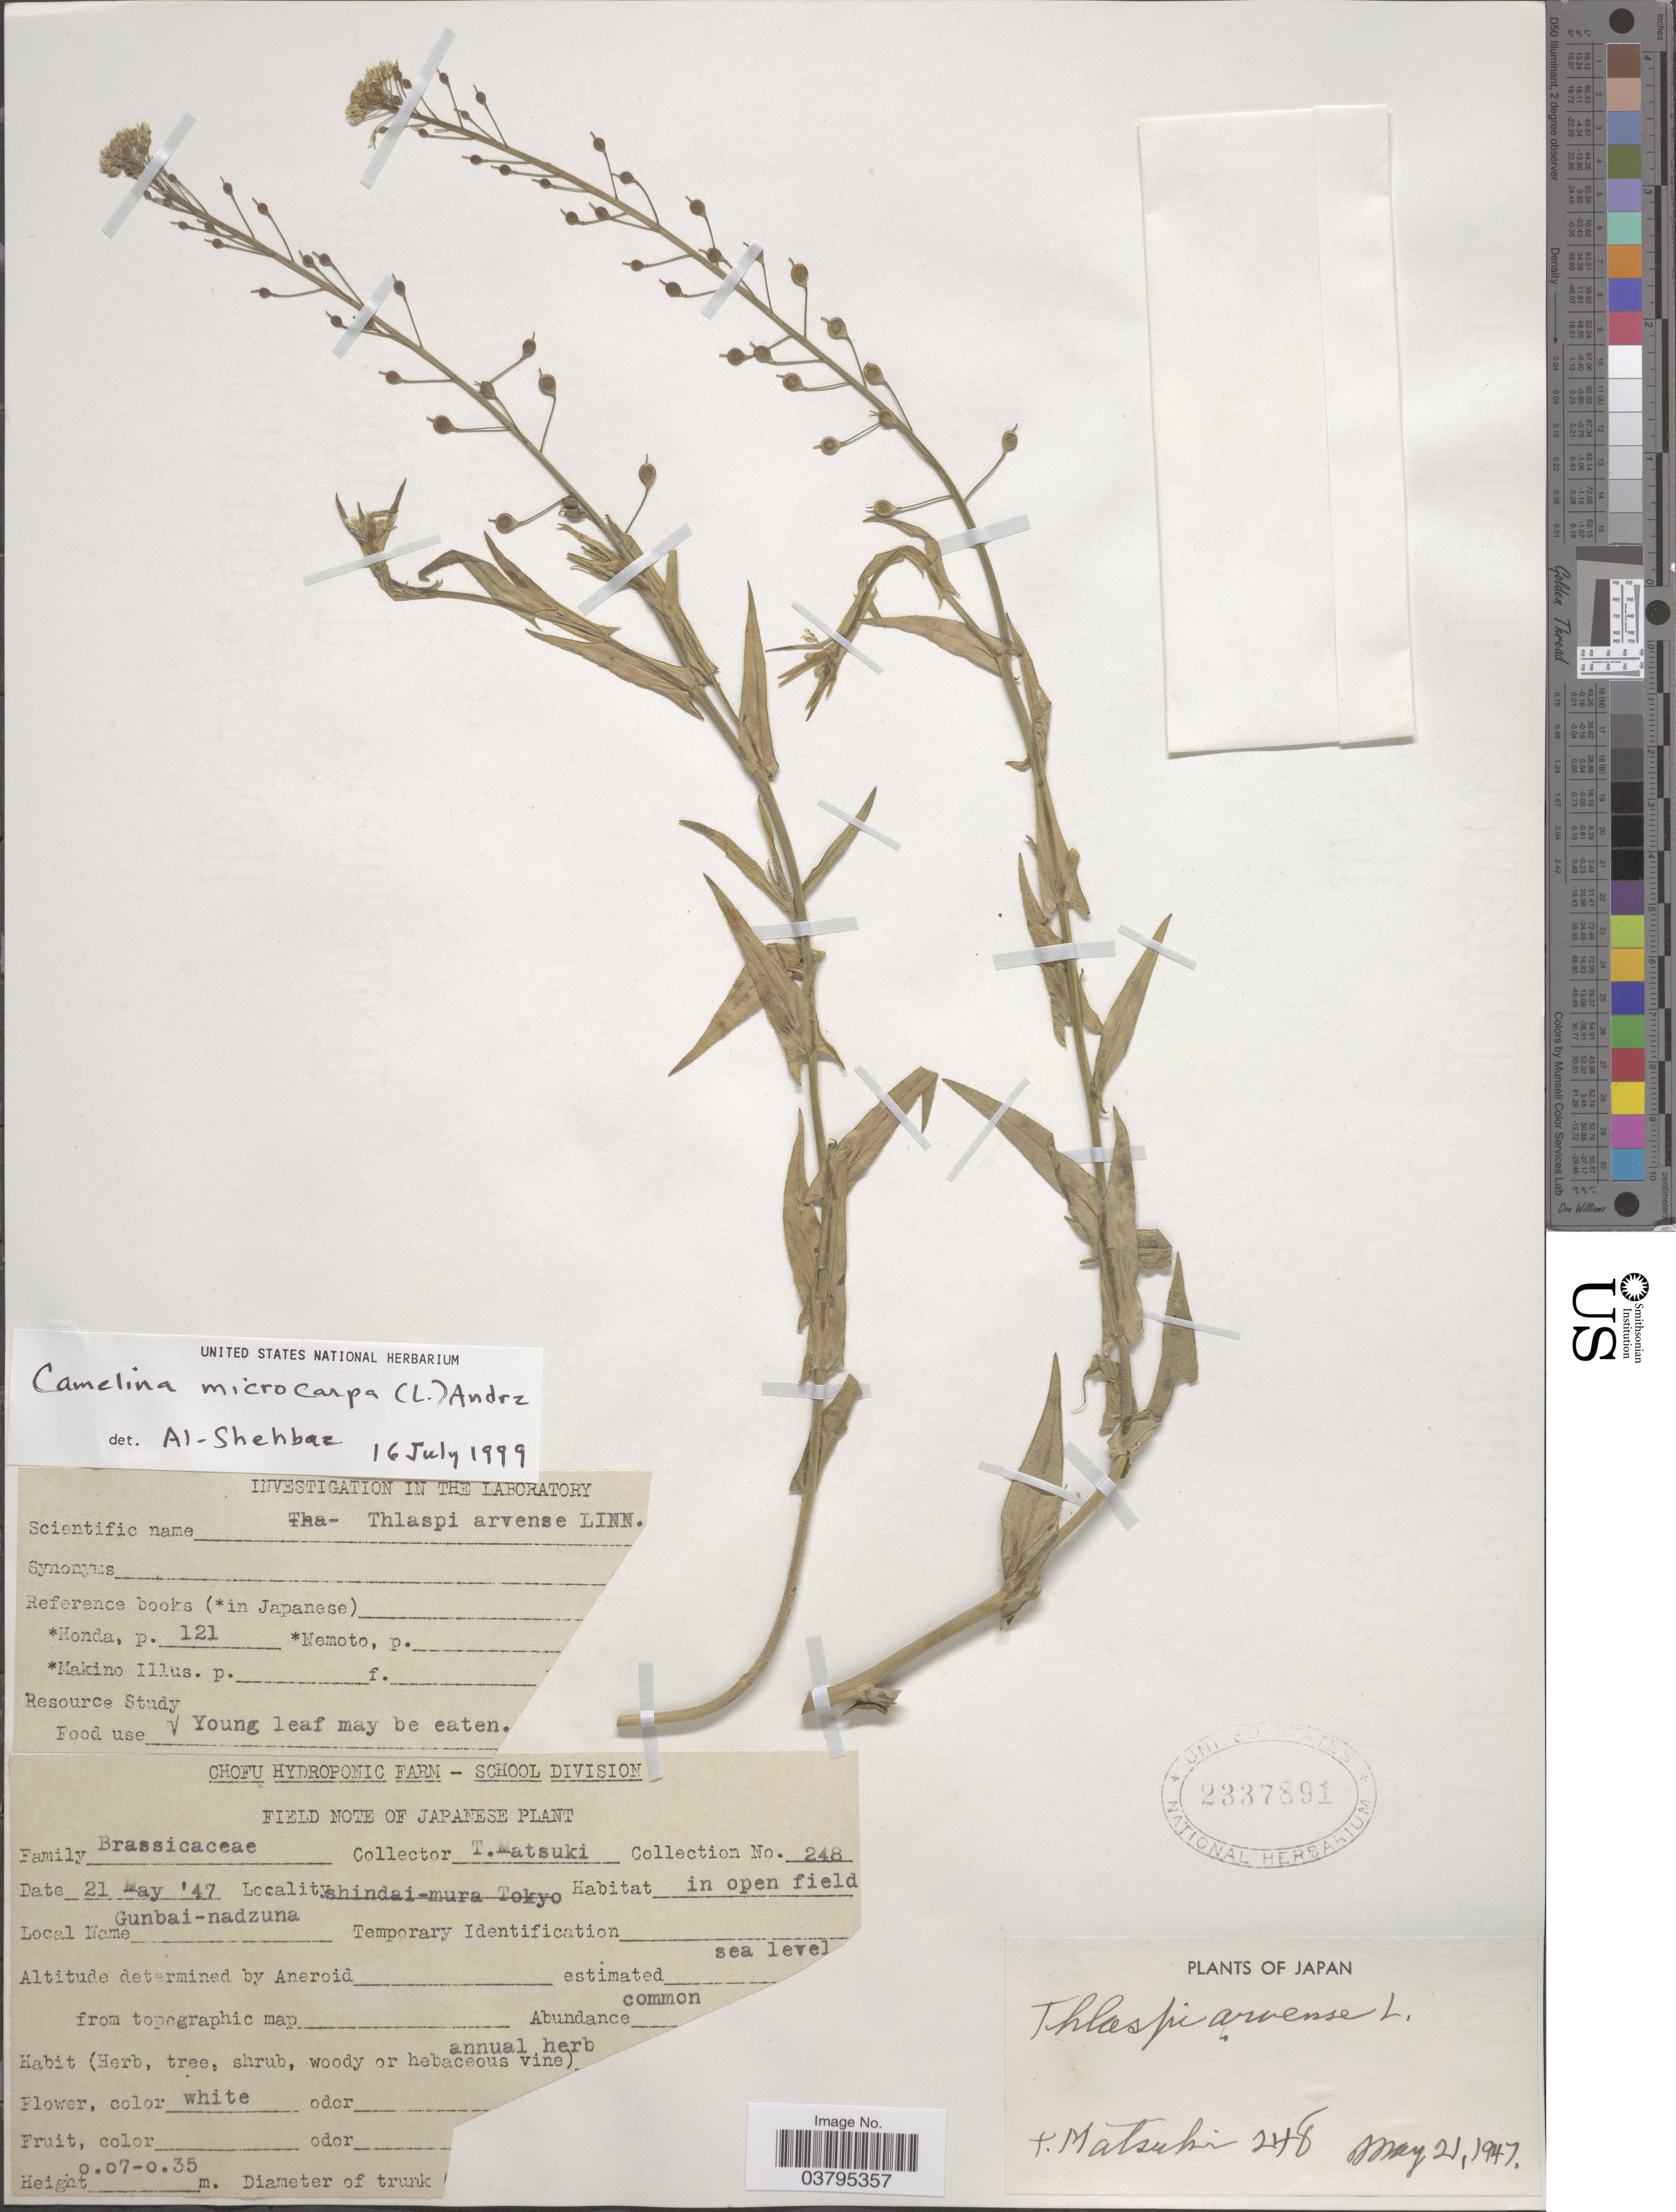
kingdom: Plantae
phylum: Tracheophyta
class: Magnoliopsida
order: Brassicales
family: Brassicaceae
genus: Camelina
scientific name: Camelina sylvestris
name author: Wallr.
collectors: T. Matsuki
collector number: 248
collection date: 1947-05-21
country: Japan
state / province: Tokyo, Federal City of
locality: Shindai-mura Tokyo.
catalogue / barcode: US 2337891